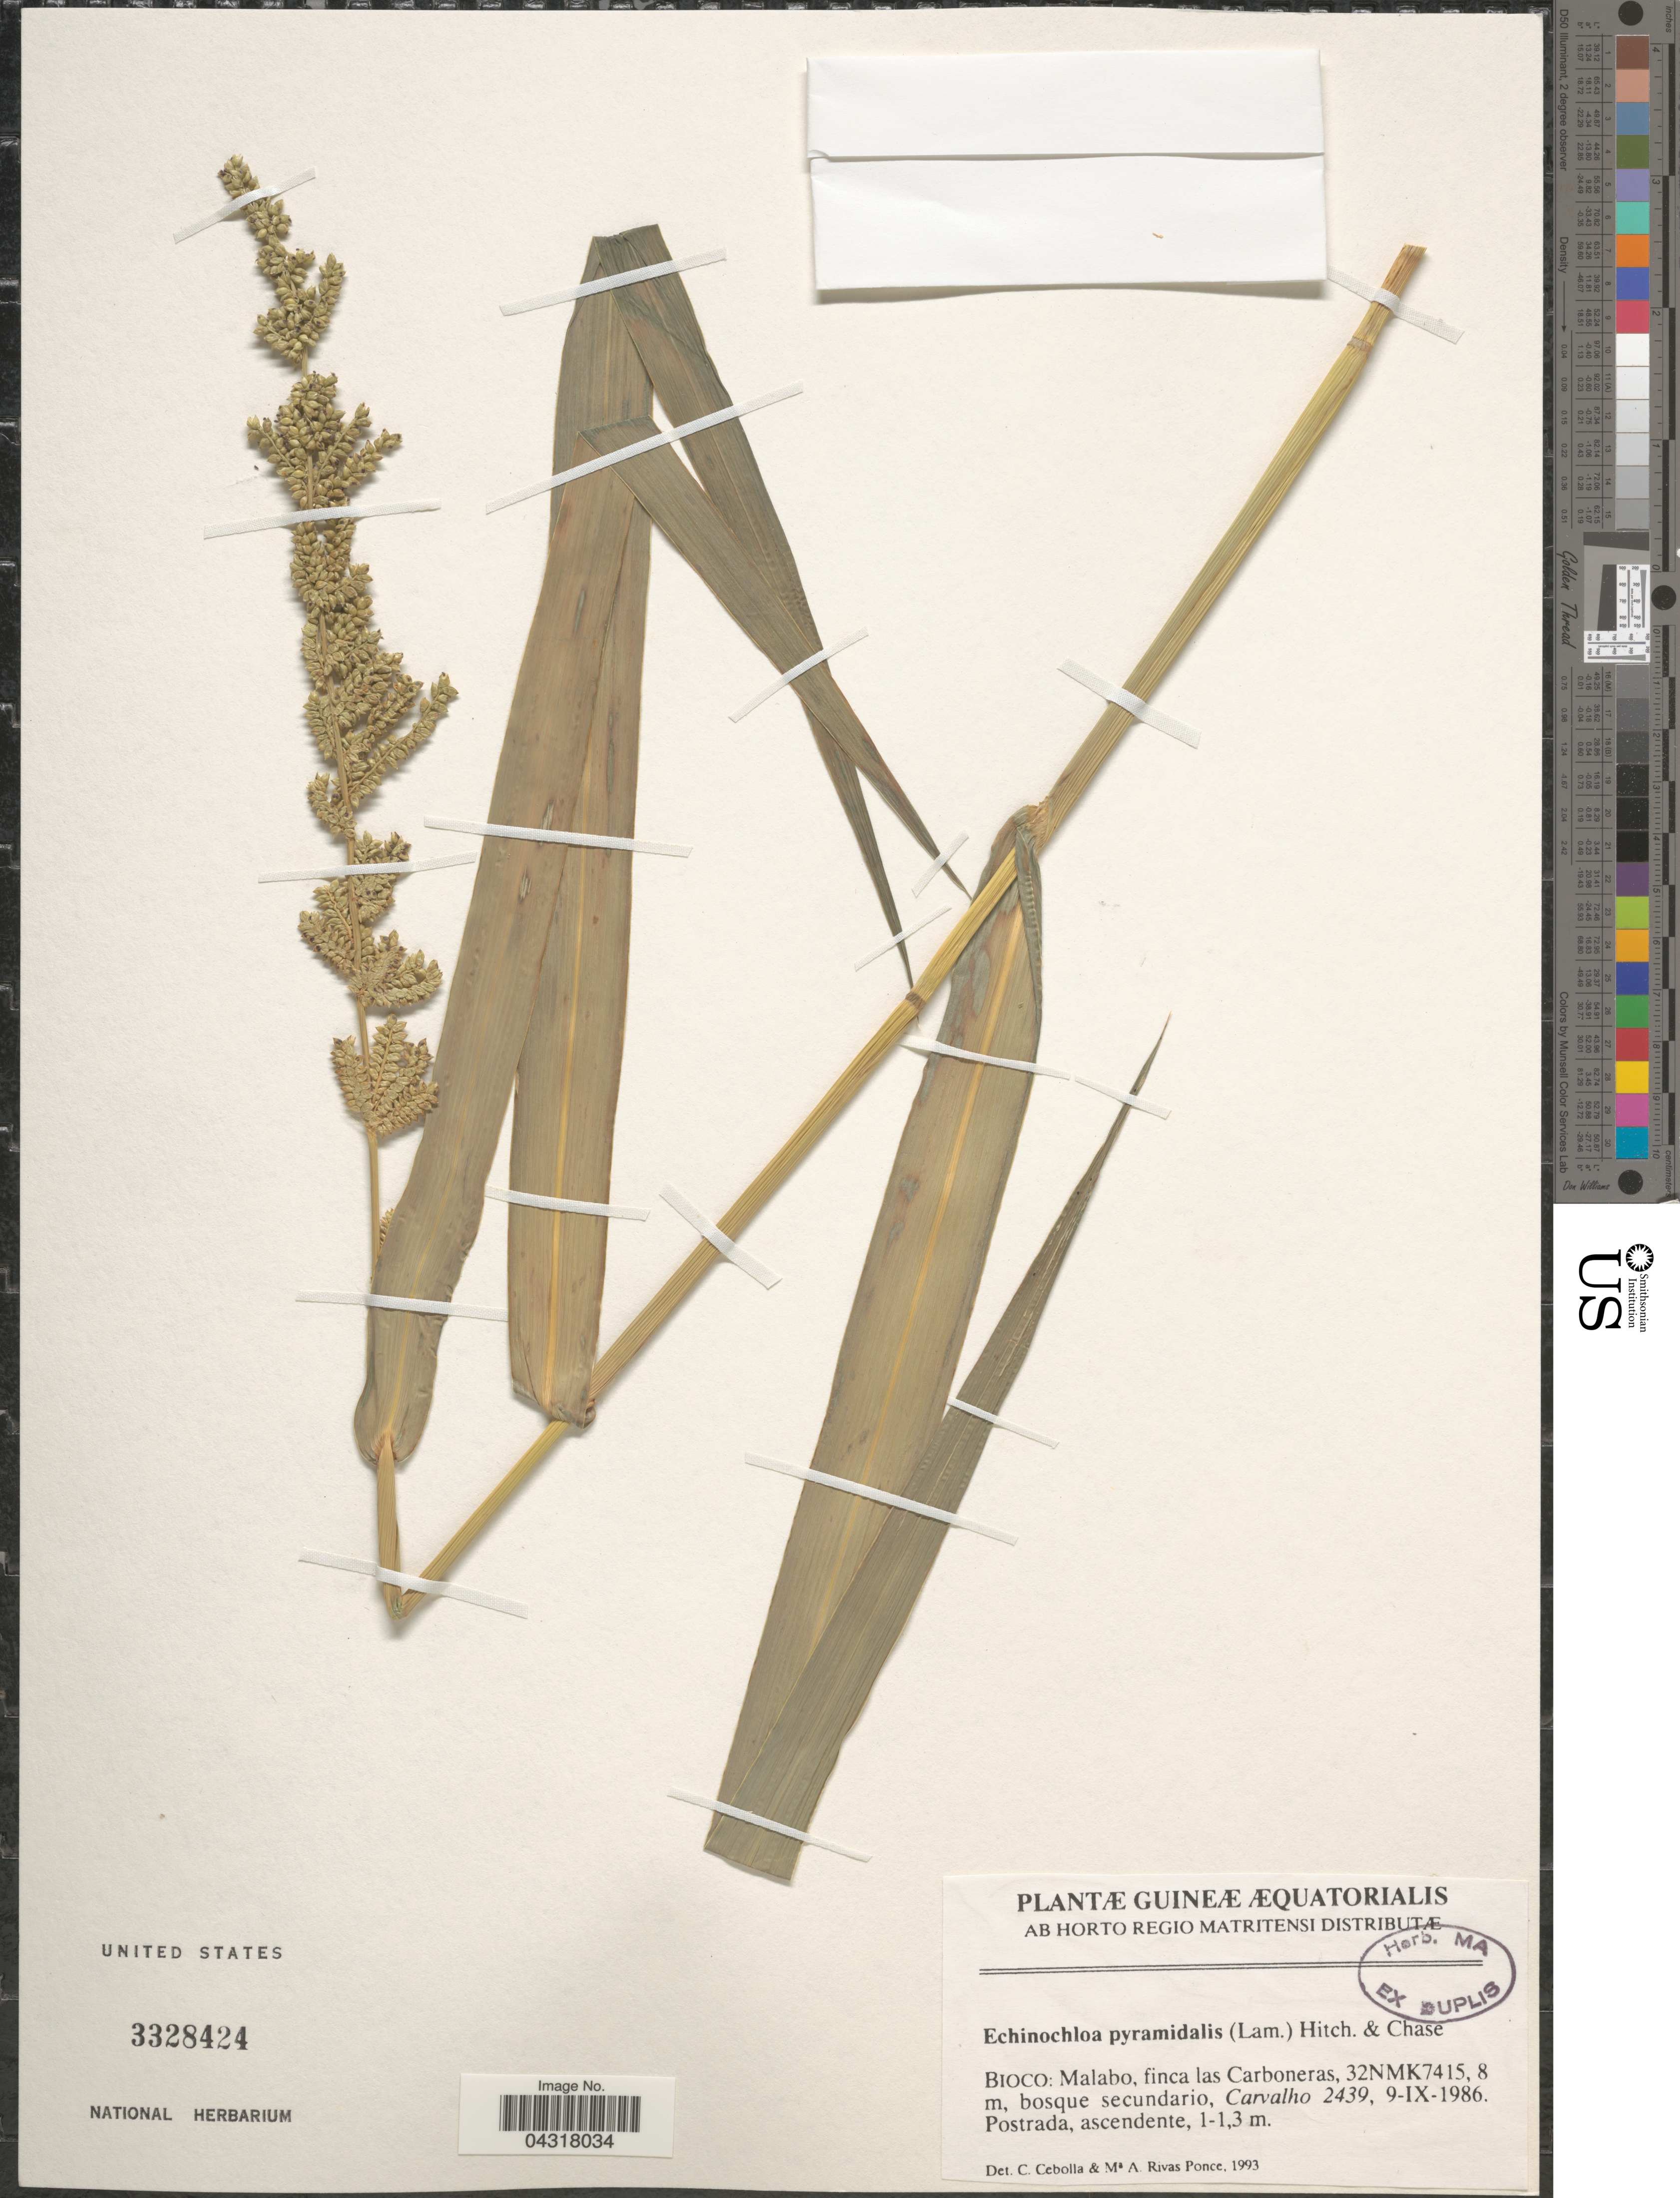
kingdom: Plantae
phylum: Tracheophyta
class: Liliopsida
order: Poales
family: Poaceae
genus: Echinochloa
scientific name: Echinochloa pyramidalis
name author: (Lam.) Hitchc. & Chase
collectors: Carvalho, --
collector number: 2439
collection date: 1986-09-09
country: Equatorial Guinea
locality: Guineæ Æquatorialis. Bioco: Malabo, finca las Carboneras, 32NMK7415.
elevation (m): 8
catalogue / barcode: US 3328424